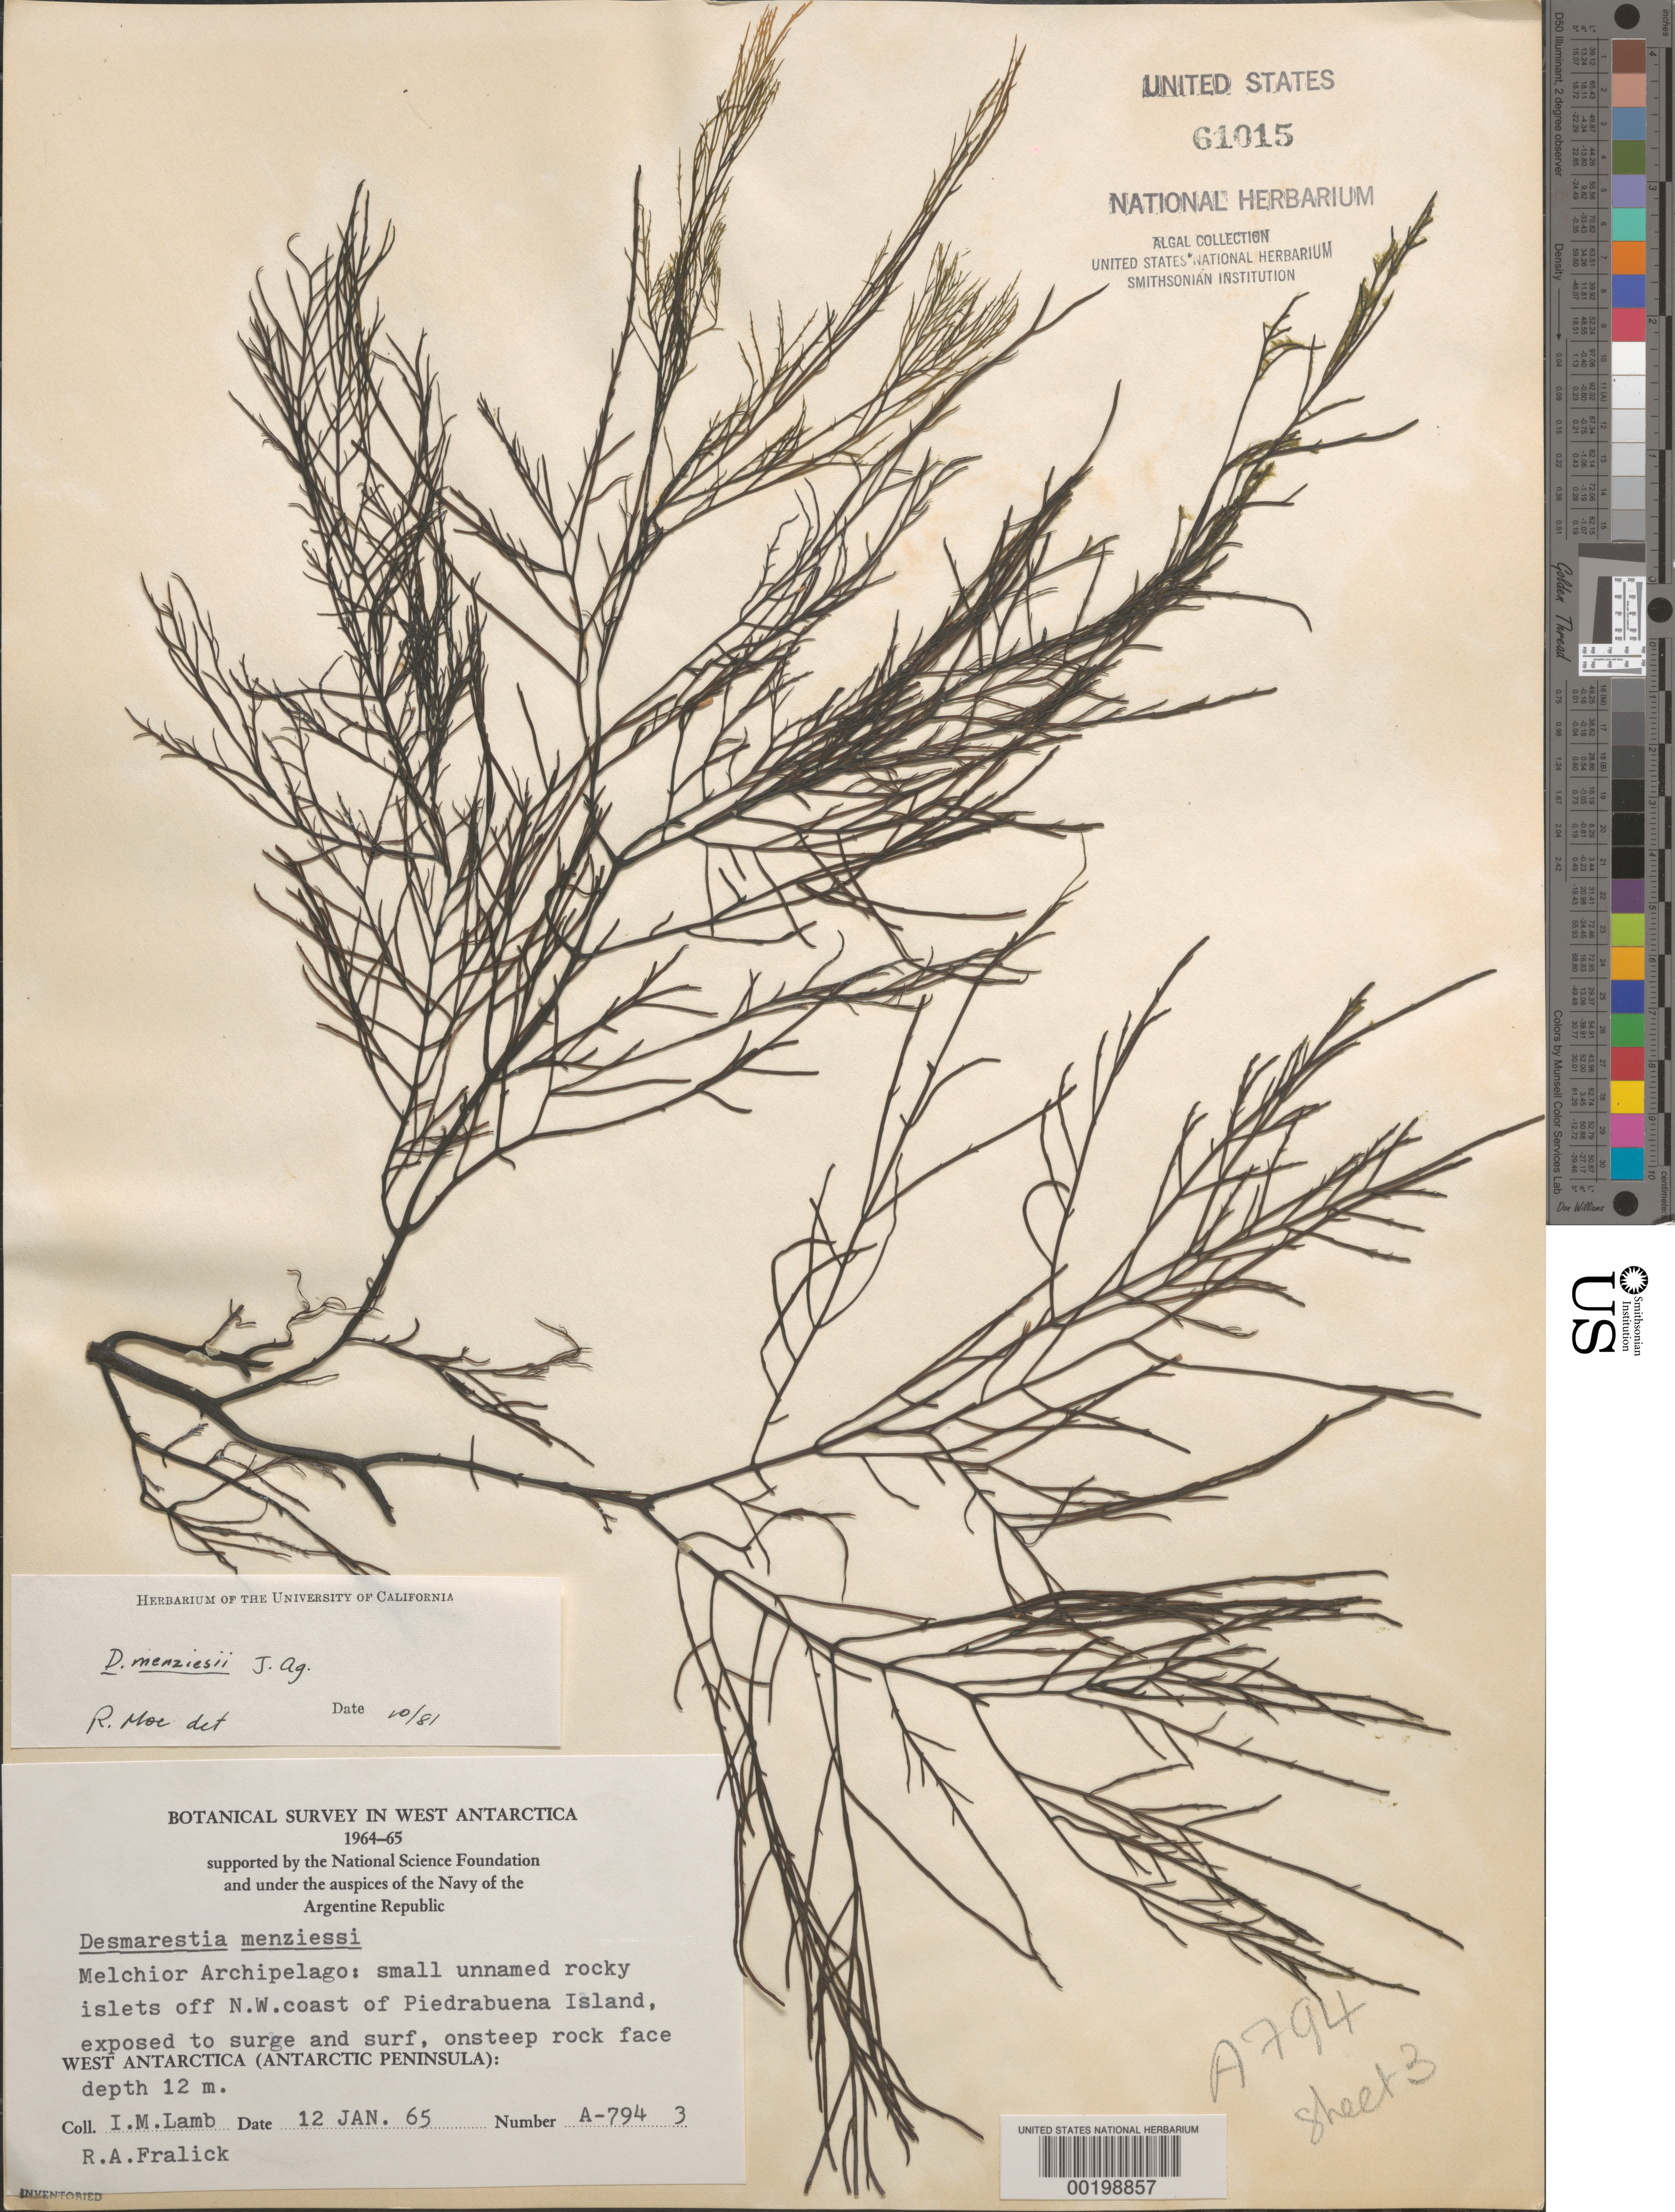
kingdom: Chromista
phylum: Ochrophyta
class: Phaeophyceae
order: Desmarestiales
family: Desmarestiaceae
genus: Desmarestia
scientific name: Desmarestia menziesii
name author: J. Agardh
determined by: Moe, R. L.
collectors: I. M. Lamb & R. Fralick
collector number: A-794-3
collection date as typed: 12 Jan 1965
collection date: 1965-01-12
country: Antarctica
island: Melchior Islands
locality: Rocky Islets off northwest Eta Island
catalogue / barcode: US 61015